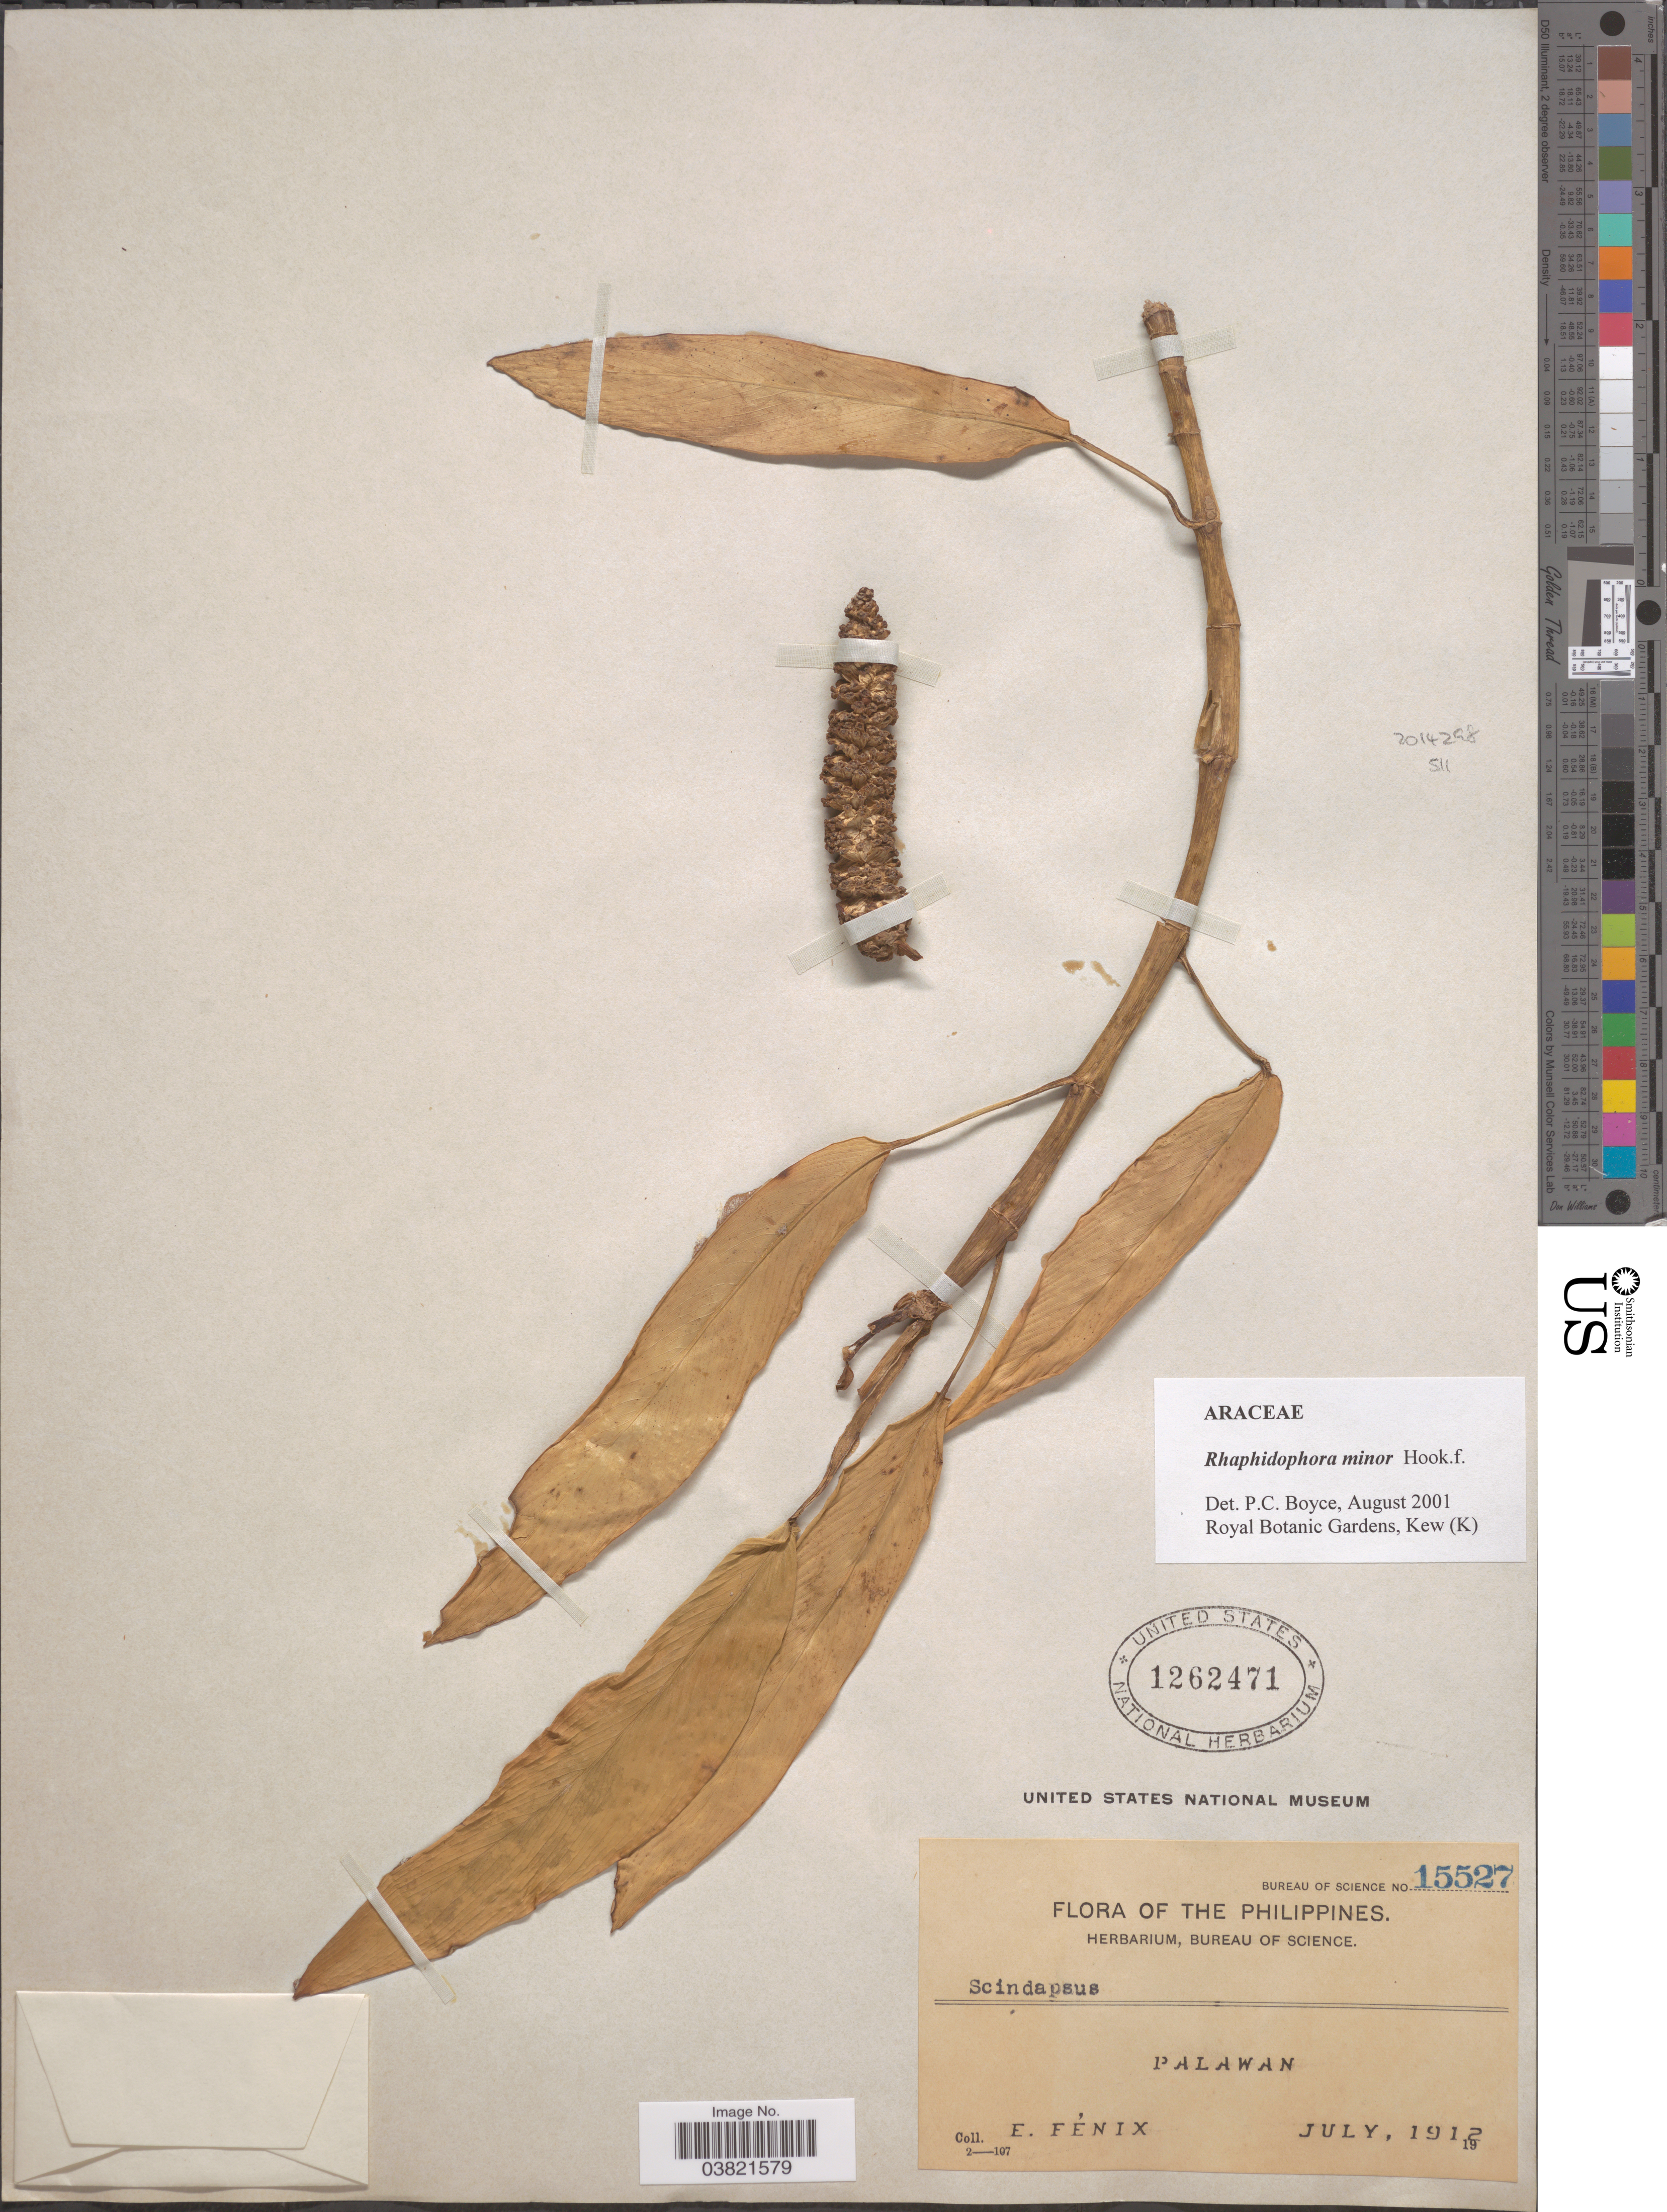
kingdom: Plantae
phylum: Tracheophyta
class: Liliopsida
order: Alismatales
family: Araceae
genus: Rhaphidophora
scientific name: Rhaphidophora minor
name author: Hook. f.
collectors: E. Fénix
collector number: Bureau of Science 15527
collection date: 1912-07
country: Philippines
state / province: Mimaropa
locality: Palawan.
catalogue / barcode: US 1262471